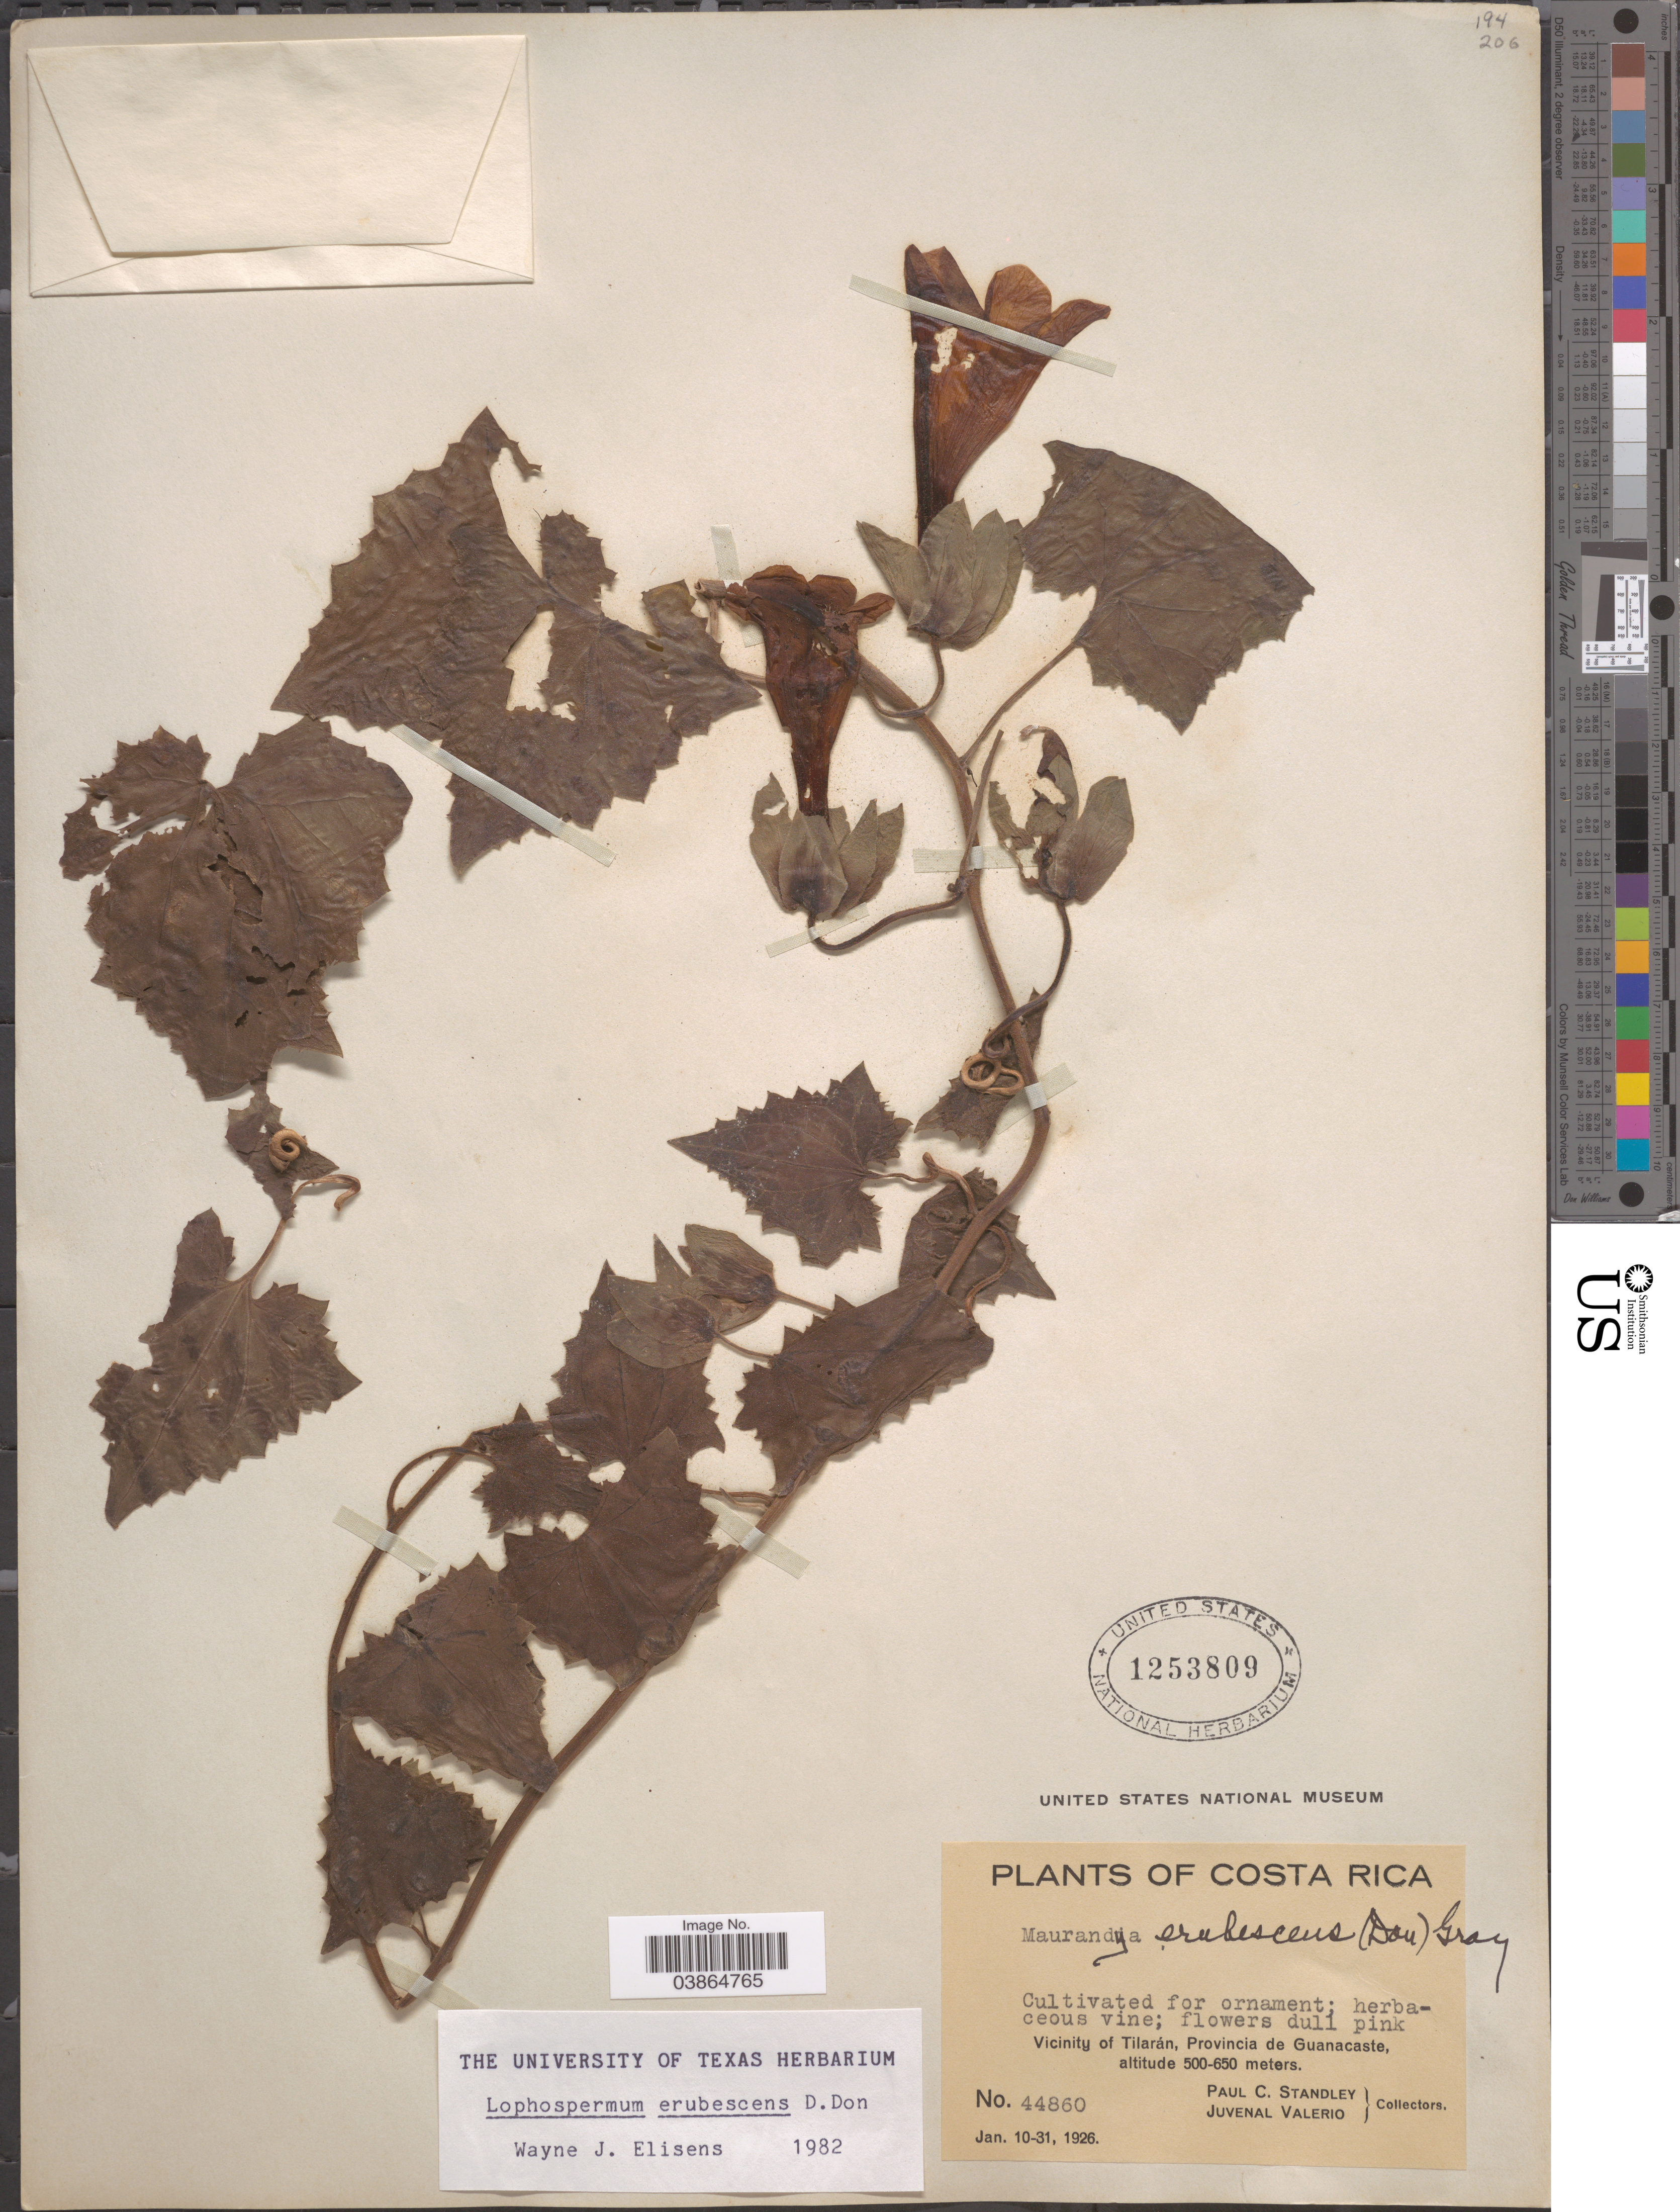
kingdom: Plantae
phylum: Tracheophyta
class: Magnoliopsida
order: Lamiales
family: Plantaginaceae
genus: Maurandya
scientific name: Maurandya erubescens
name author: (D. Don) A. Gray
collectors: P. C. Standley & J. Valerio R.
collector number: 44860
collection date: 1926-01-10/1926-01-31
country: Costa Rica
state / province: Guanacaste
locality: Vicinity of Tilarán.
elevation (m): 500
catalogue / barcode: US 1253809